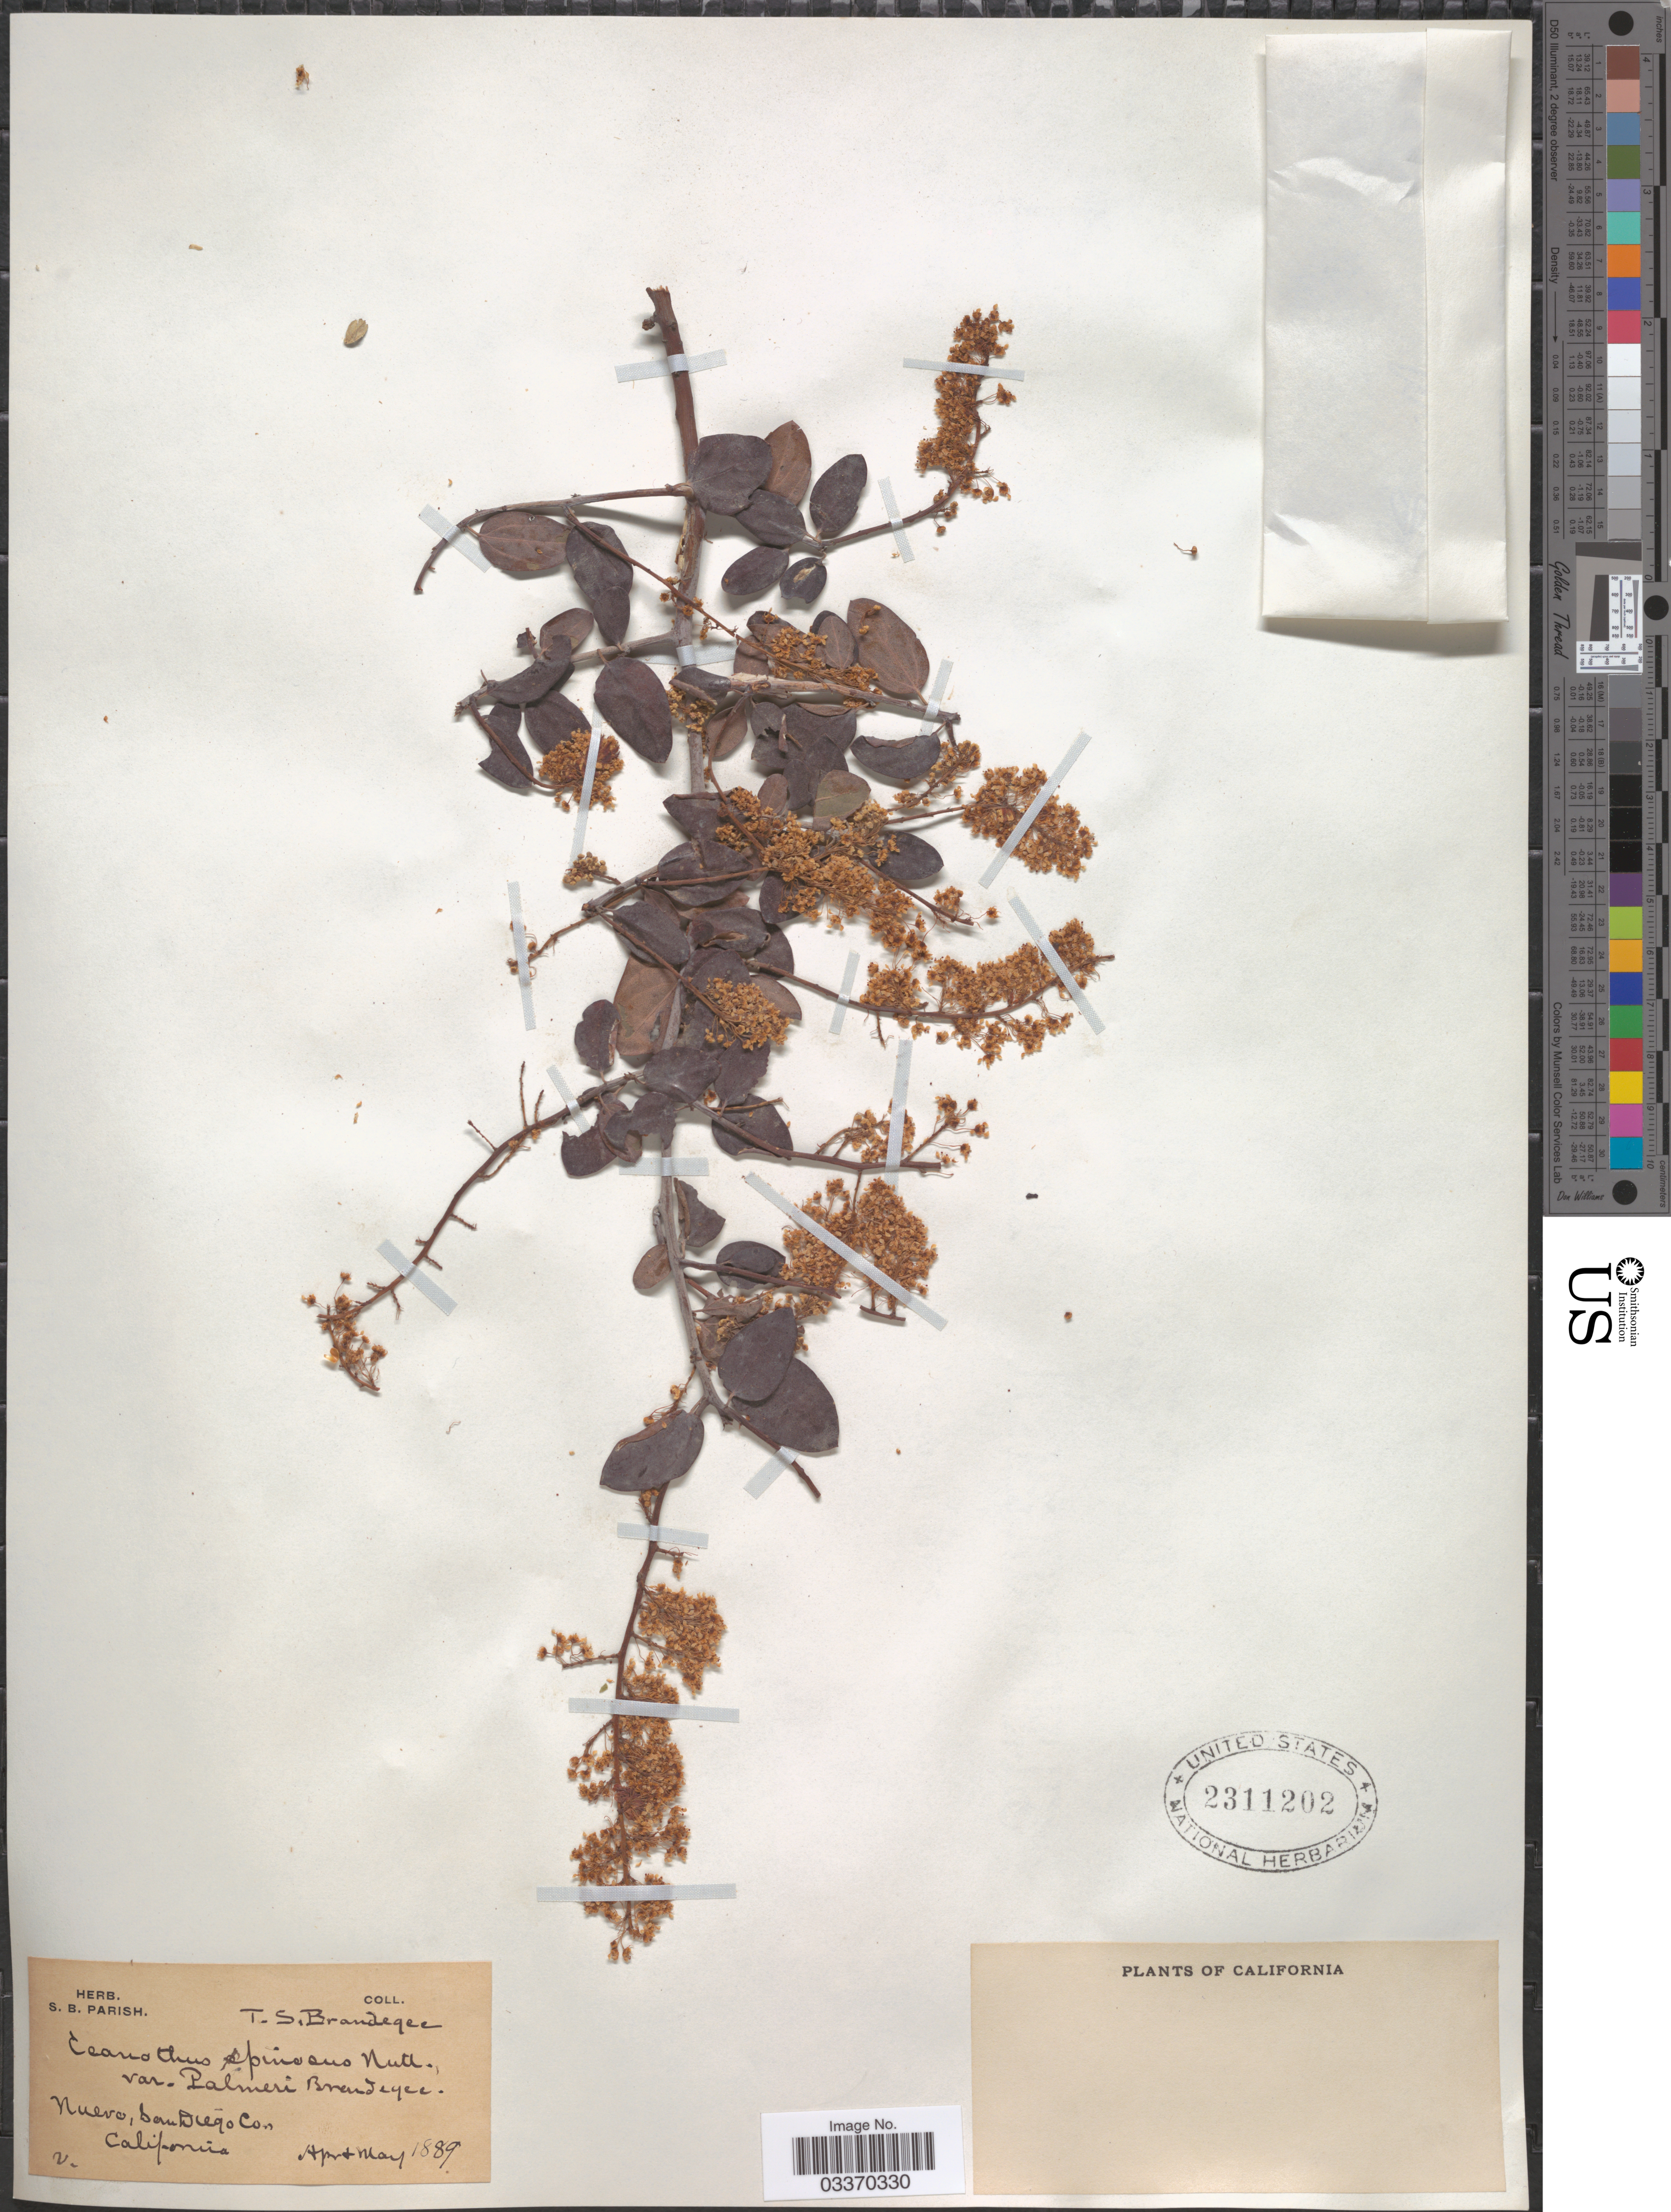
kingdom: Plantae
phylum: Tracheophyta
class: Magnoliopsida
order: Rosales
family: Rhamnaceae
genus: Ceanothus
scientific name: Ceanothus spinosus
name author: Nutt.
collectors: T. S. Brandegee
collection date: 1889-04/1889-05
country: United States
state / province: California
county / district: San Diego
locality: Nuevo, San Diego Co.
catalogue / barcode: US 2311202